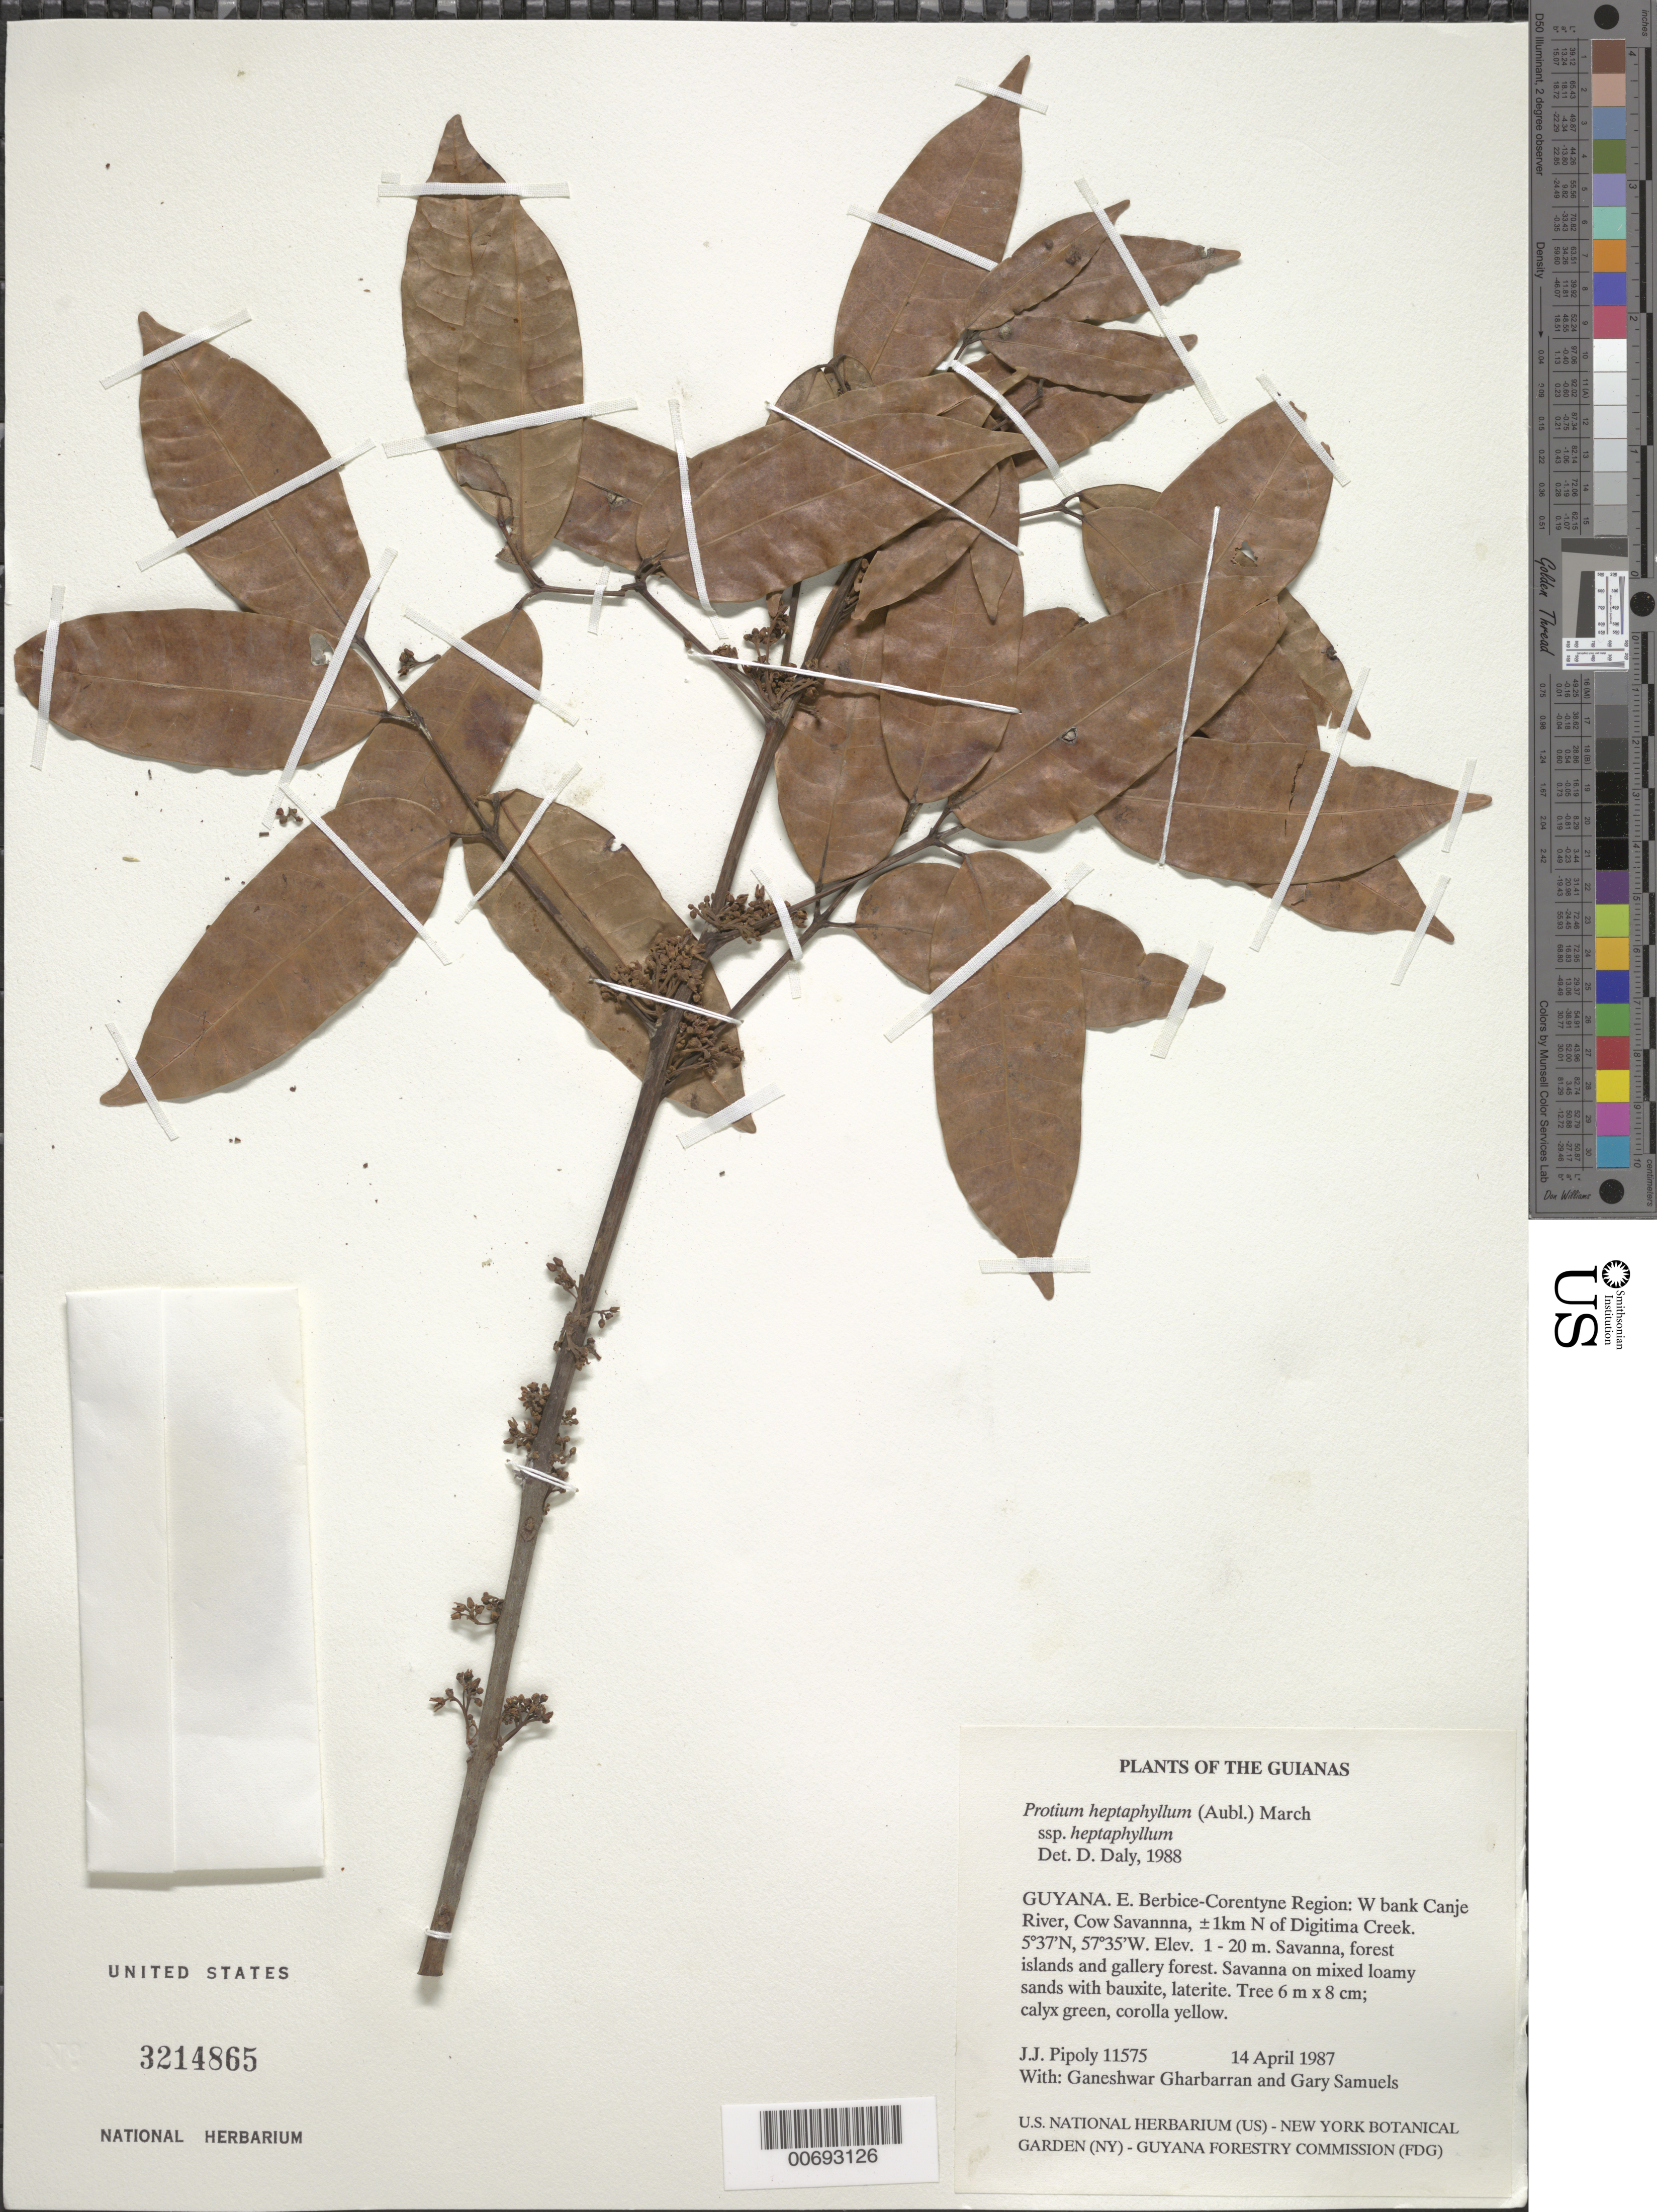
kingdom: Plantae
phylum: Tracheophyta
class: Magnoliopsida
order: Sapindales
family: Burseraceae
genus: Protium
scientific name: Protium heptaphyllum subsp. heptaphyllum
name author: (Aubl.) Marchand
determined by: Daly, D. C.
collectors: J. J. Pipoly, G. Gharbarran & G. Samuels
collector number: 11575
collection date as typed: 14 April 1987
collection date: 1987-04-14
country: Guyana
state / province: E. Berbice-Corentyne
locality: W bank Canje River, Cow Savanna, ±1km N of Digitima Creek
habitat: Savanna, forest islands and gallery forest. Savanna on mixed loamy sands with bauxite, laterite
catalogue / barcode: US 3214865